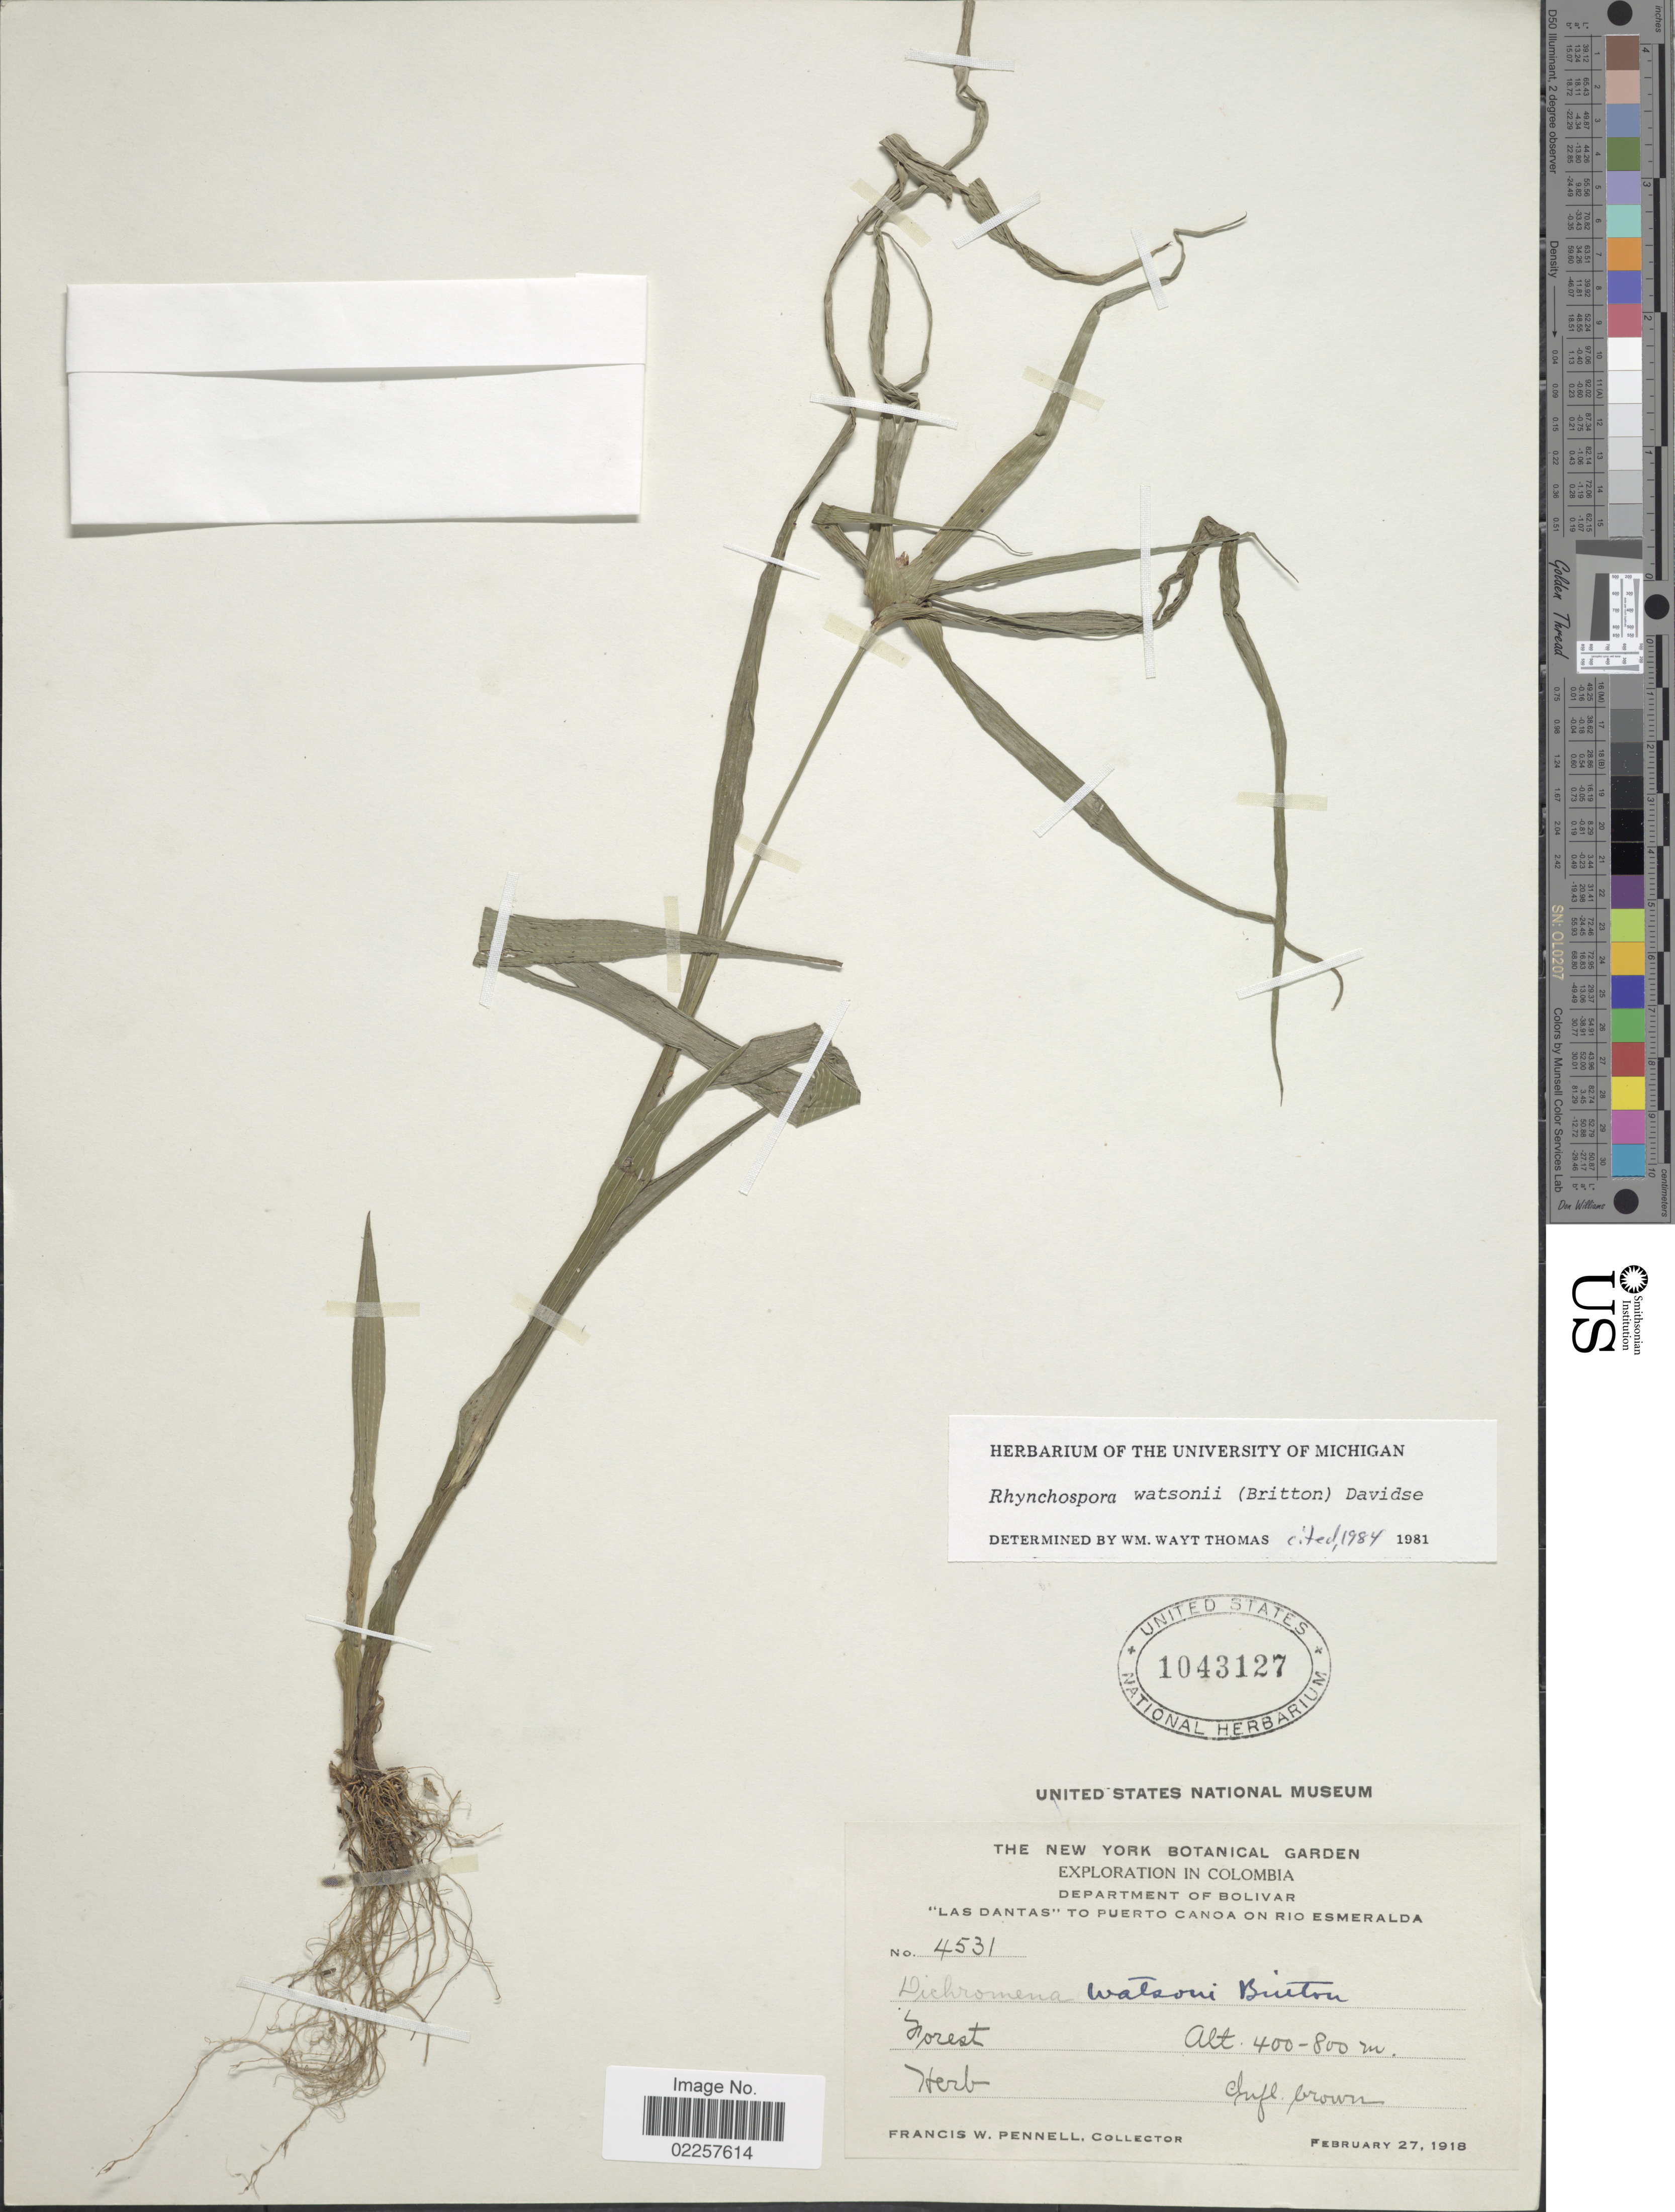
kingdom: Plantae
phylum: Tracheophyta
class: Liliopsida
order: Poales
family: Cyperaceae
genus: Rhynchospora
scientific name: Rhynchospora watsonii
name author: (Britton) Davidse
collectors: F. W. Pennell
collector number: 4531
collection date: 1918-02-27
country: Colombia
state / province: Bolívar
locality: Las Dantas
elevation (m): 400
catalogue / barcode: US 1043127